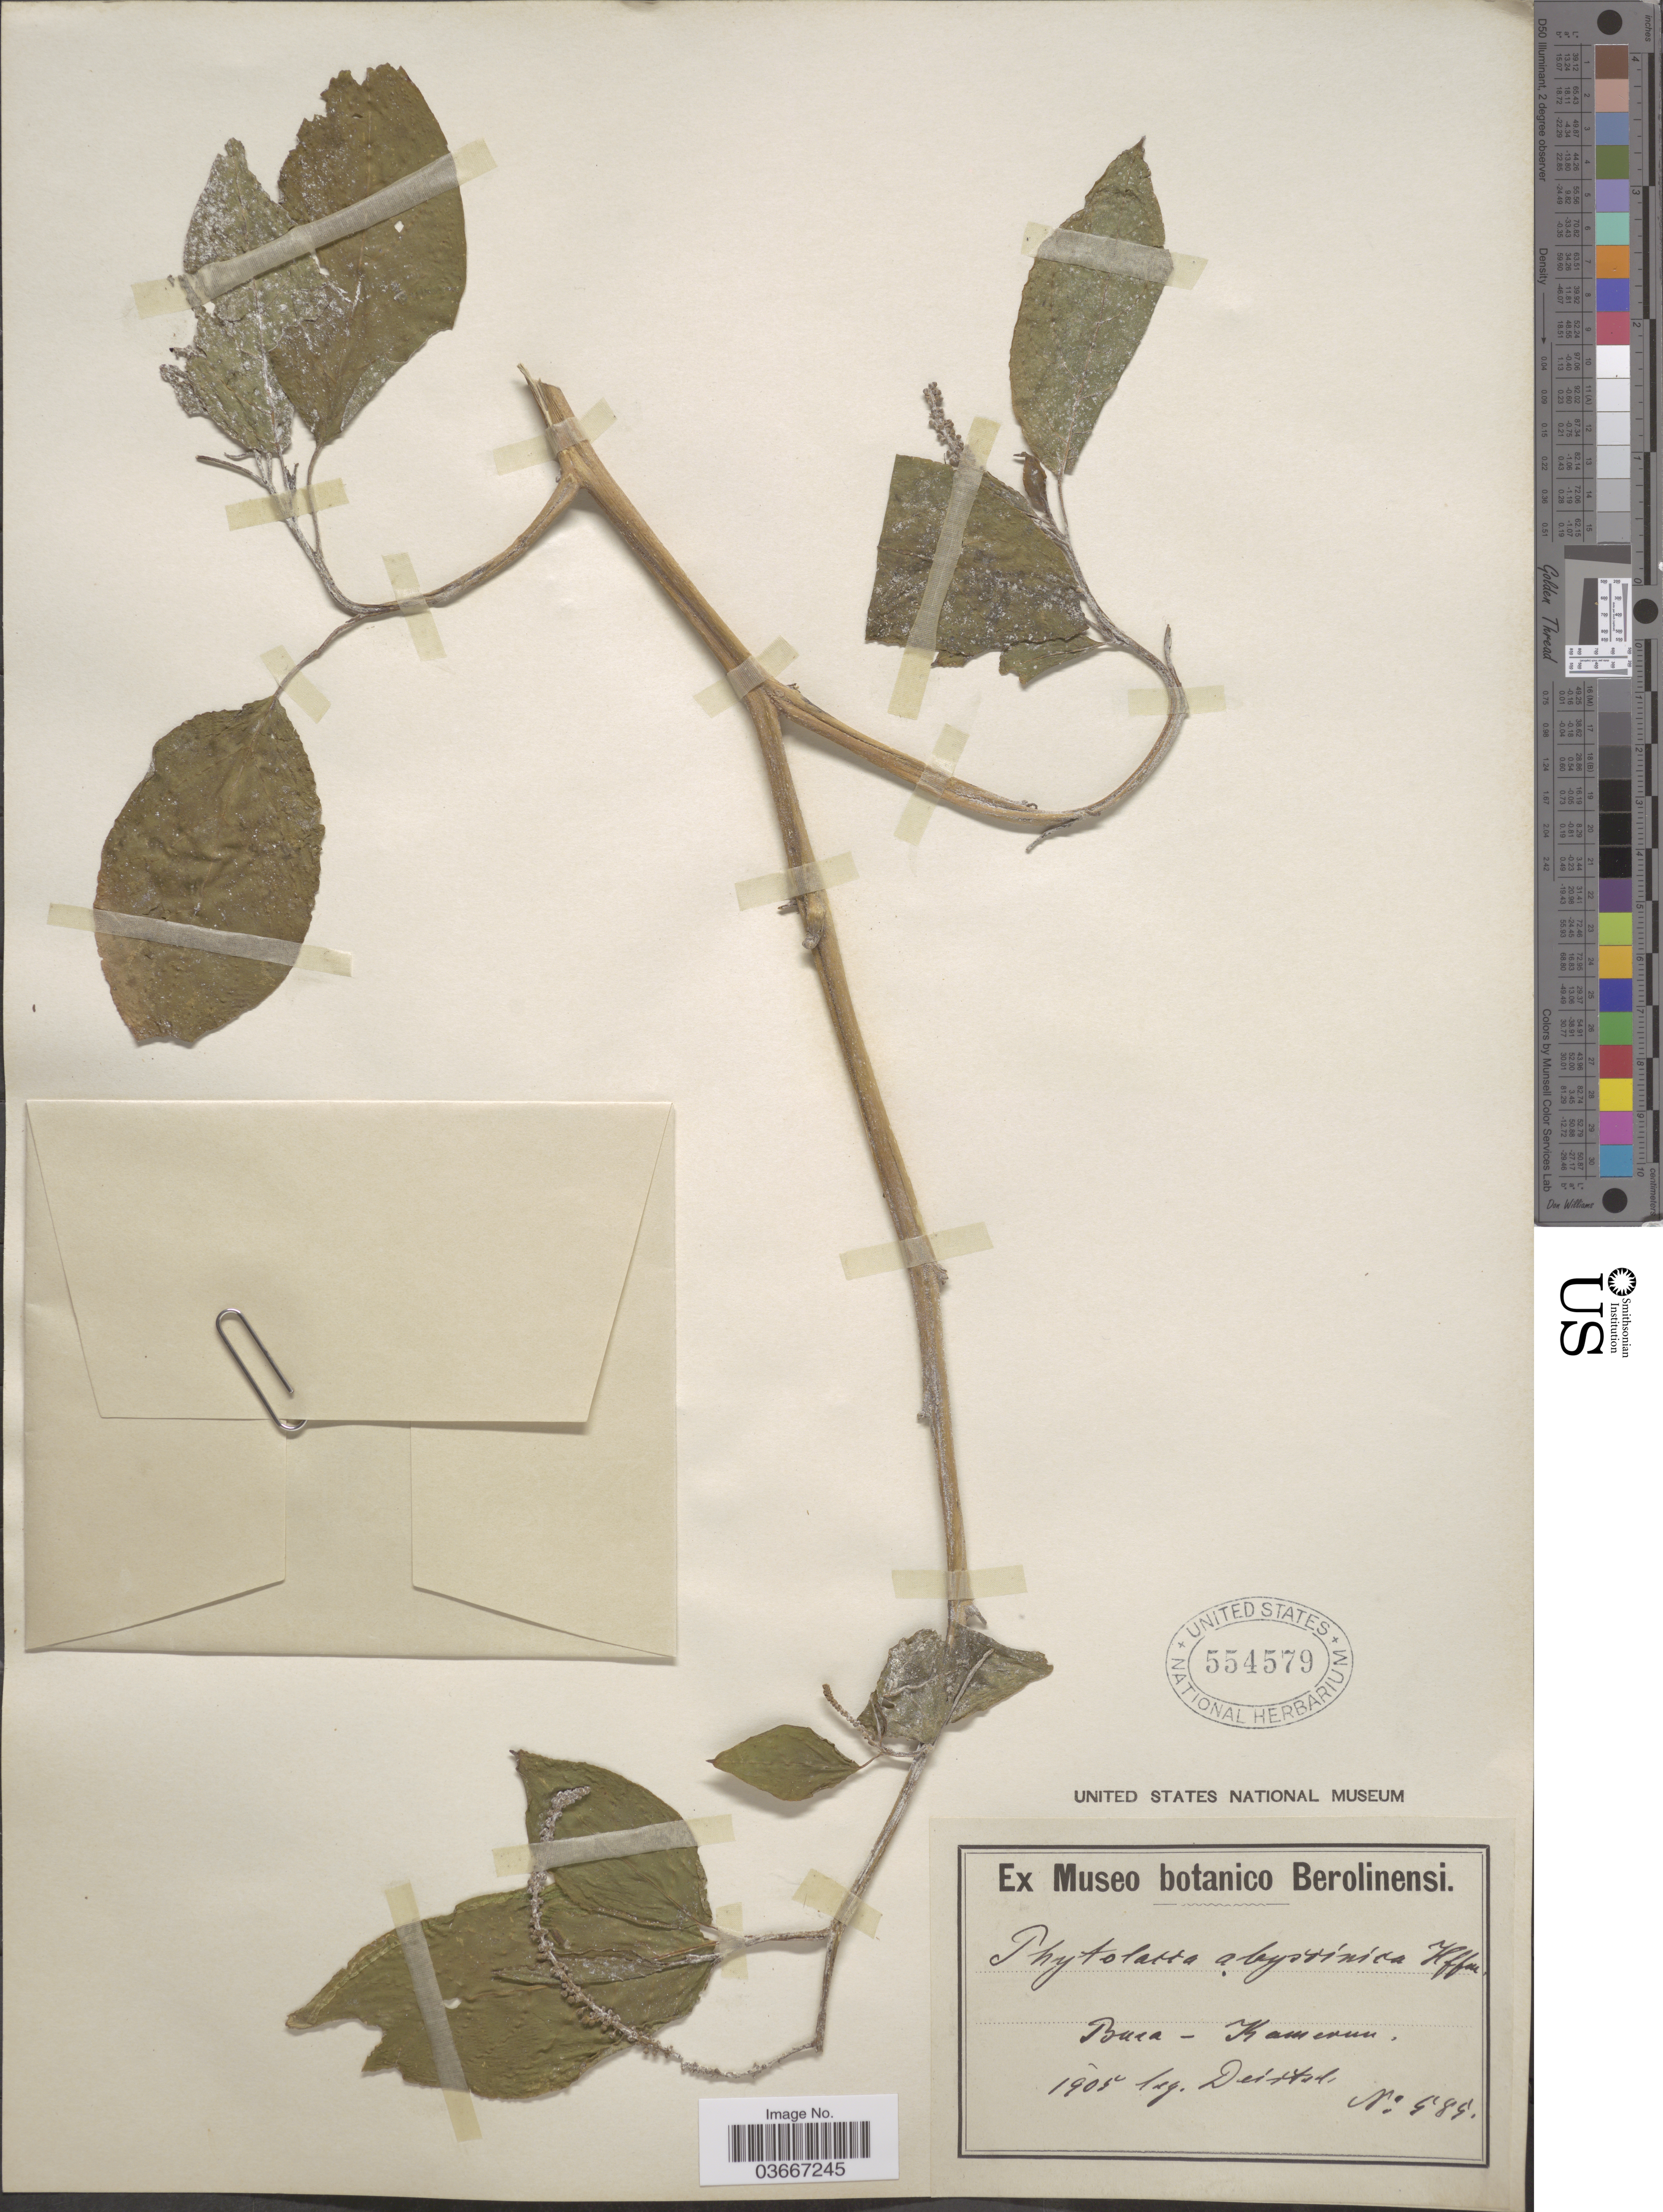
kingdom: Plantae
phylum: Tracheophyta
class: Magnoliopsida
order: Caryophyllales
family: Phytolaccaceae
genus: Phytolacca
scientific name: Phytolacca abyssinica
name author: Hoffm.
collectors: -. Deistel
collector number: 585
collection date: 1905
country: Cameroon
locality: Buca.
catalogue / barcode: US 554579